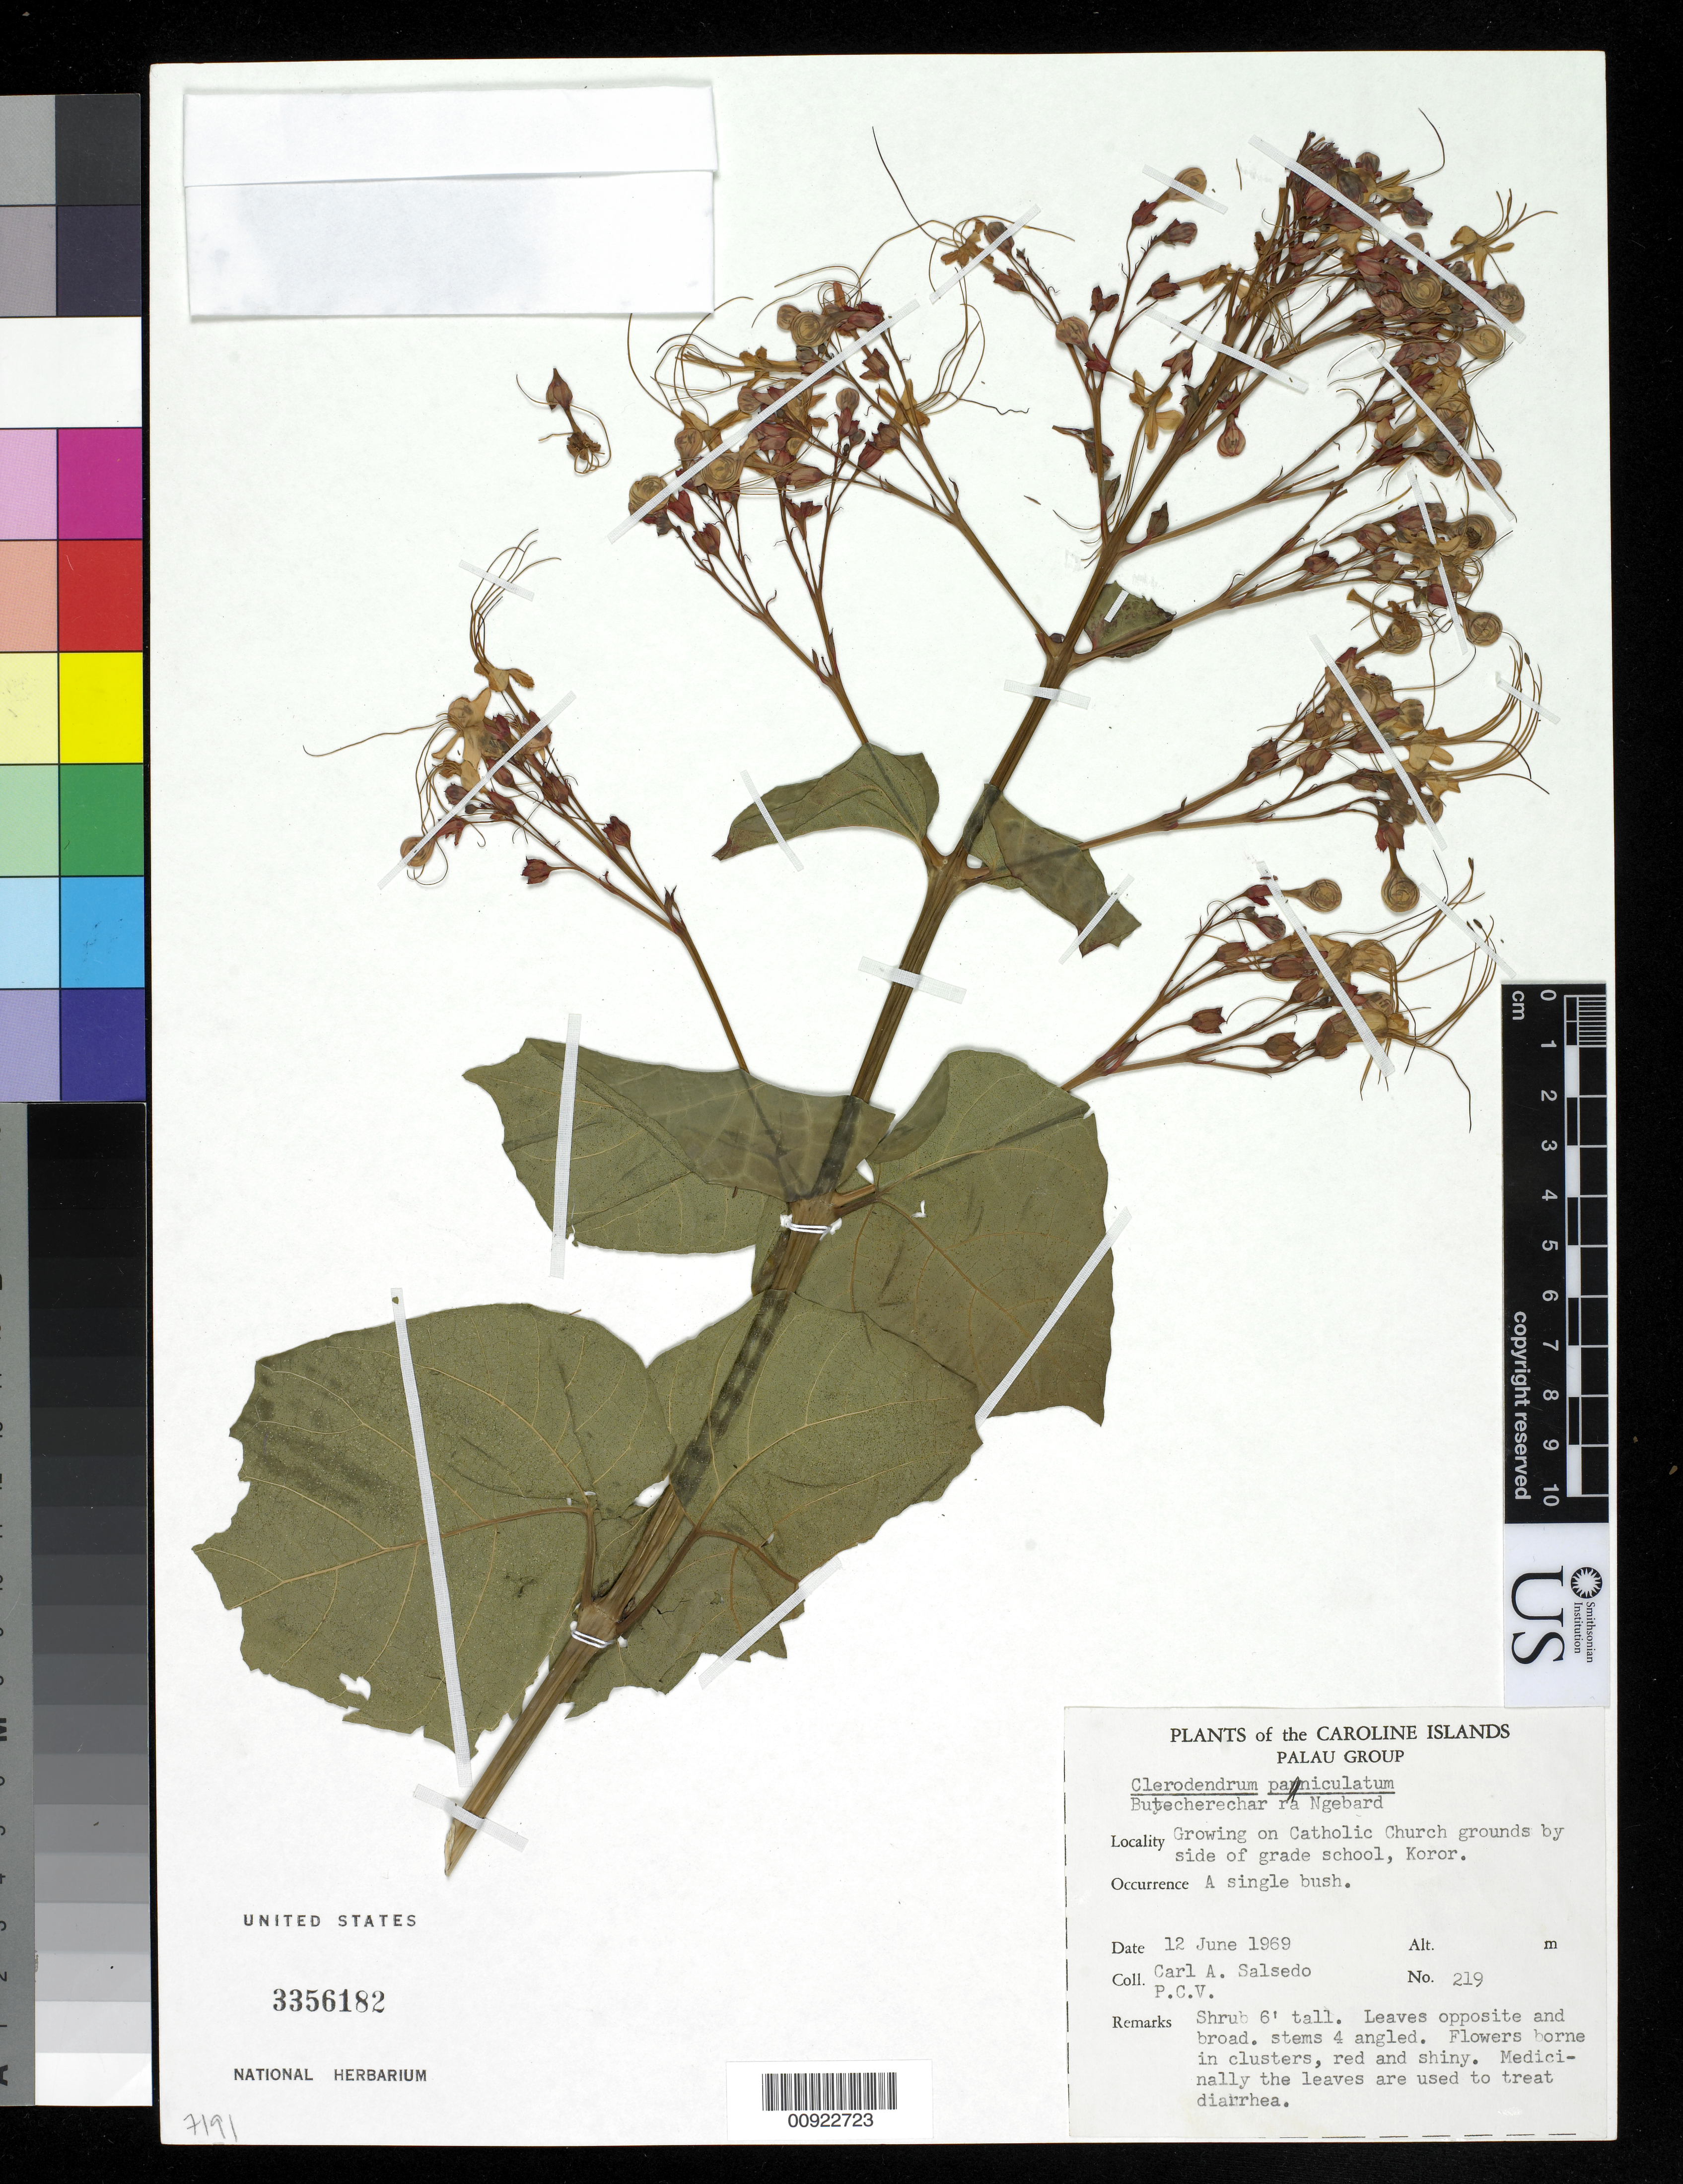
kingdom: Plantae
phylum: Tracheophyta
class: Magnoliopsida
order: Lamiales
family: Lamiaceae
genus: Clerodendrum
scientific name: Clerodendrum paniculatum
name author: L.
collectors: C.A. Salsedo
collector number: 219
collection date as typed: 12 Jun 1969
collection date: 1969-06-12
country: Palau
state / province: Koror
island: Oreor (Koror)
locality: Growing on Catholic Church grounds by side of grade school, Koror.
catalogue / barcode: US 3356182